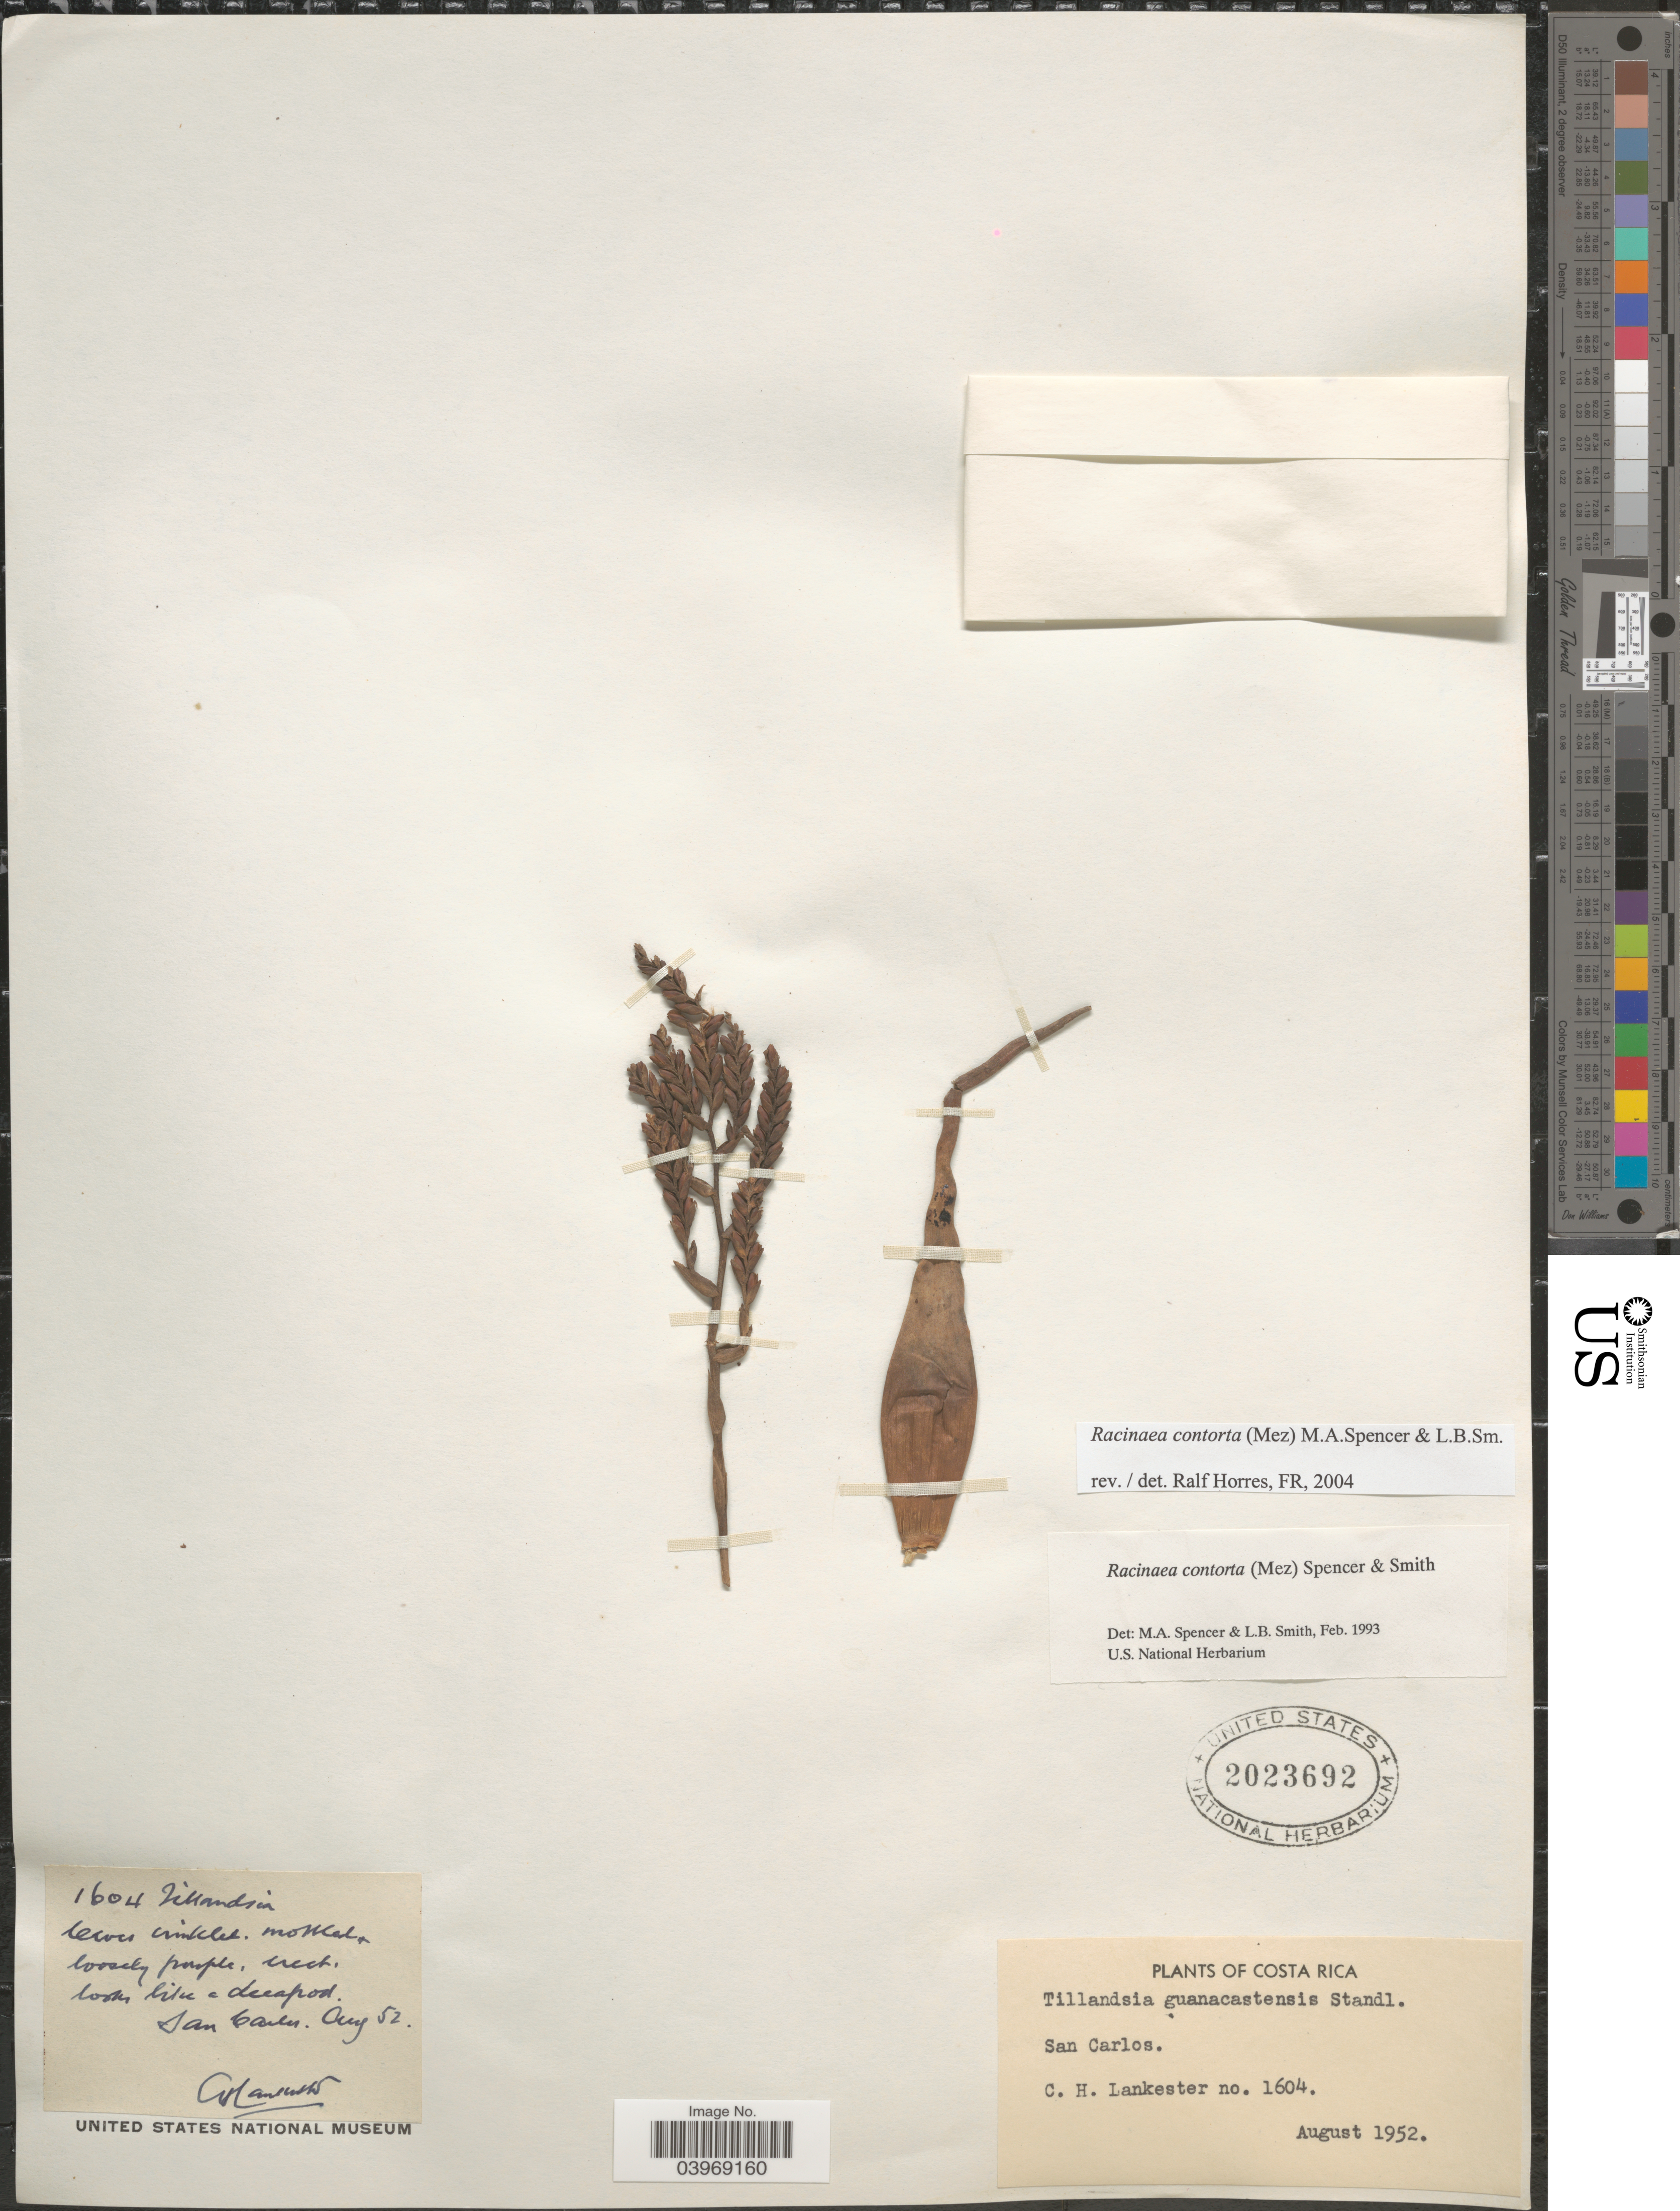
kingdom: Plantae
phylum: Tracheophyta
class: Liliopsida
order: Poales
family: Bromeliaceae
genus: Racinaea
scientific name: Racinaea contorta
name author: (Mez & Pittier) M.A. Spencer & L.B. Sm.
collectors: C. H. Lankester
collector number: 1604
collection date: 1952-08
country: Costa Rica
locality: San Carlos.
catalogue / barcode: US 2023692